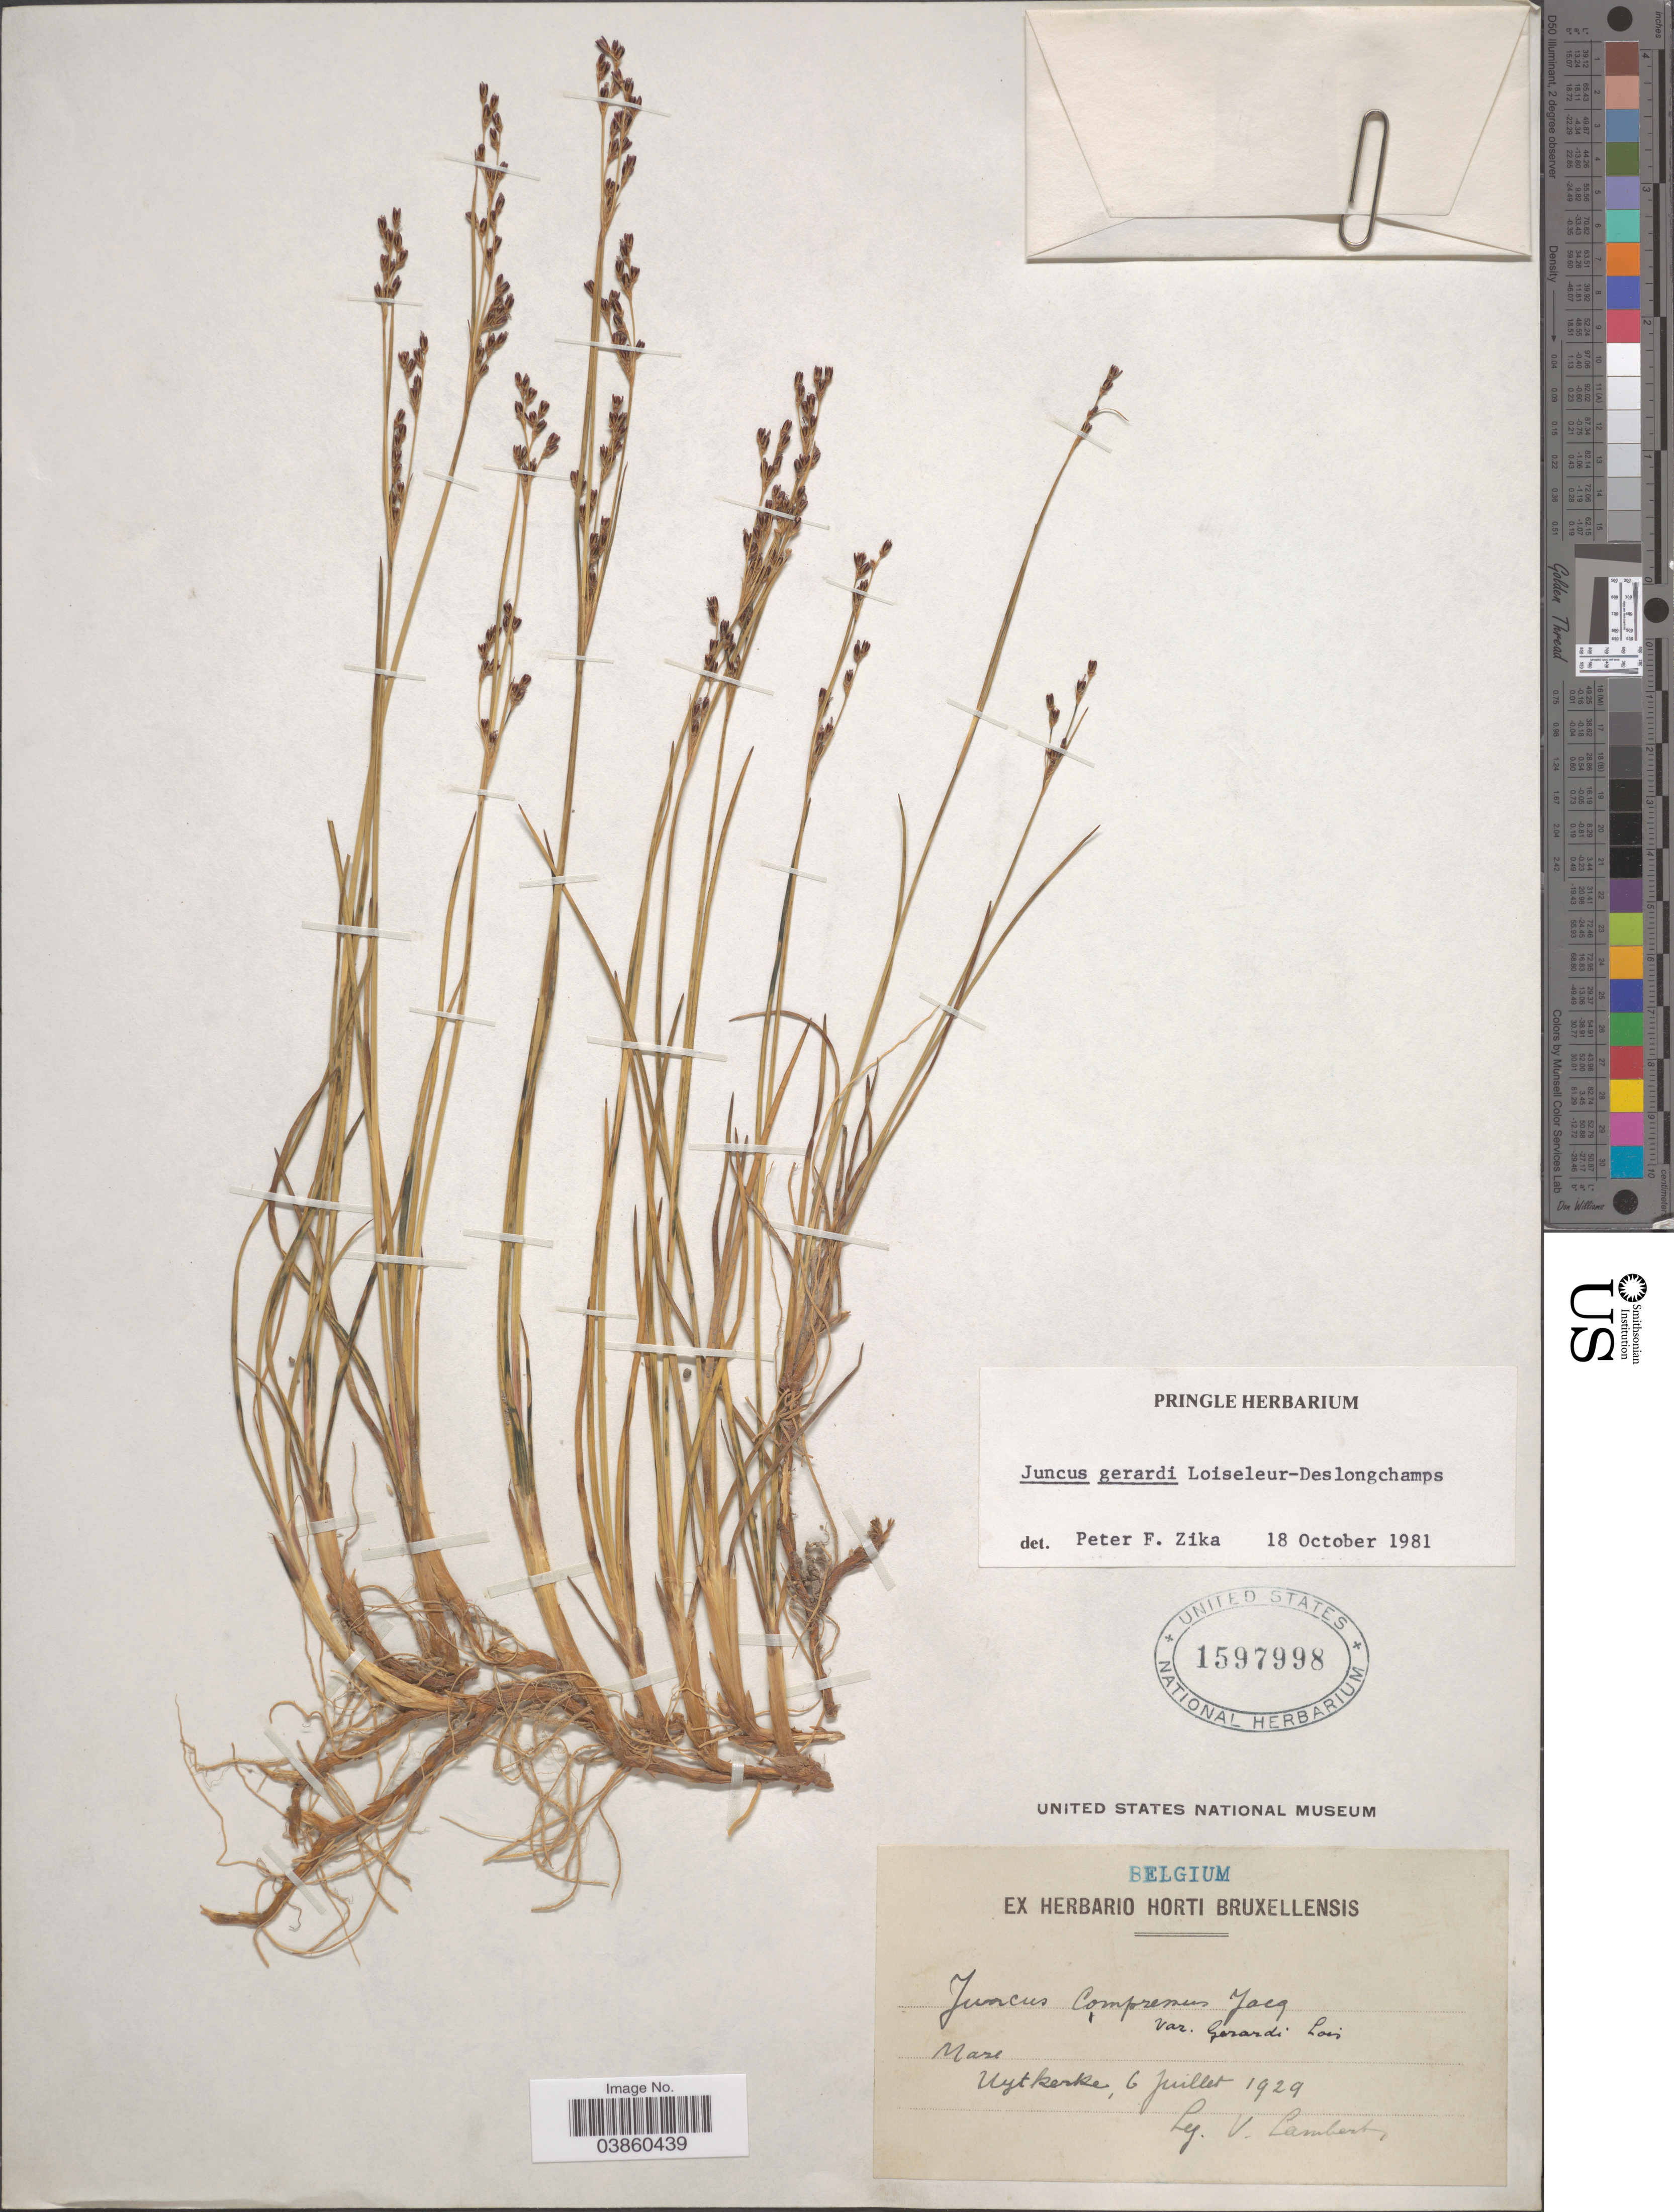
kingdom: Plantae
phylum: Tracheophyta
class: Liliopsida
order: Poales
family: Juncaceae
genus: Juncus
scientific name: Juncus gerardi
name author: Loisel.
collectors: V. Lombert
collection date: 1929-07-06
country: Belgium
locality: Nytkerke.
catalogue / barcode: US 1597998